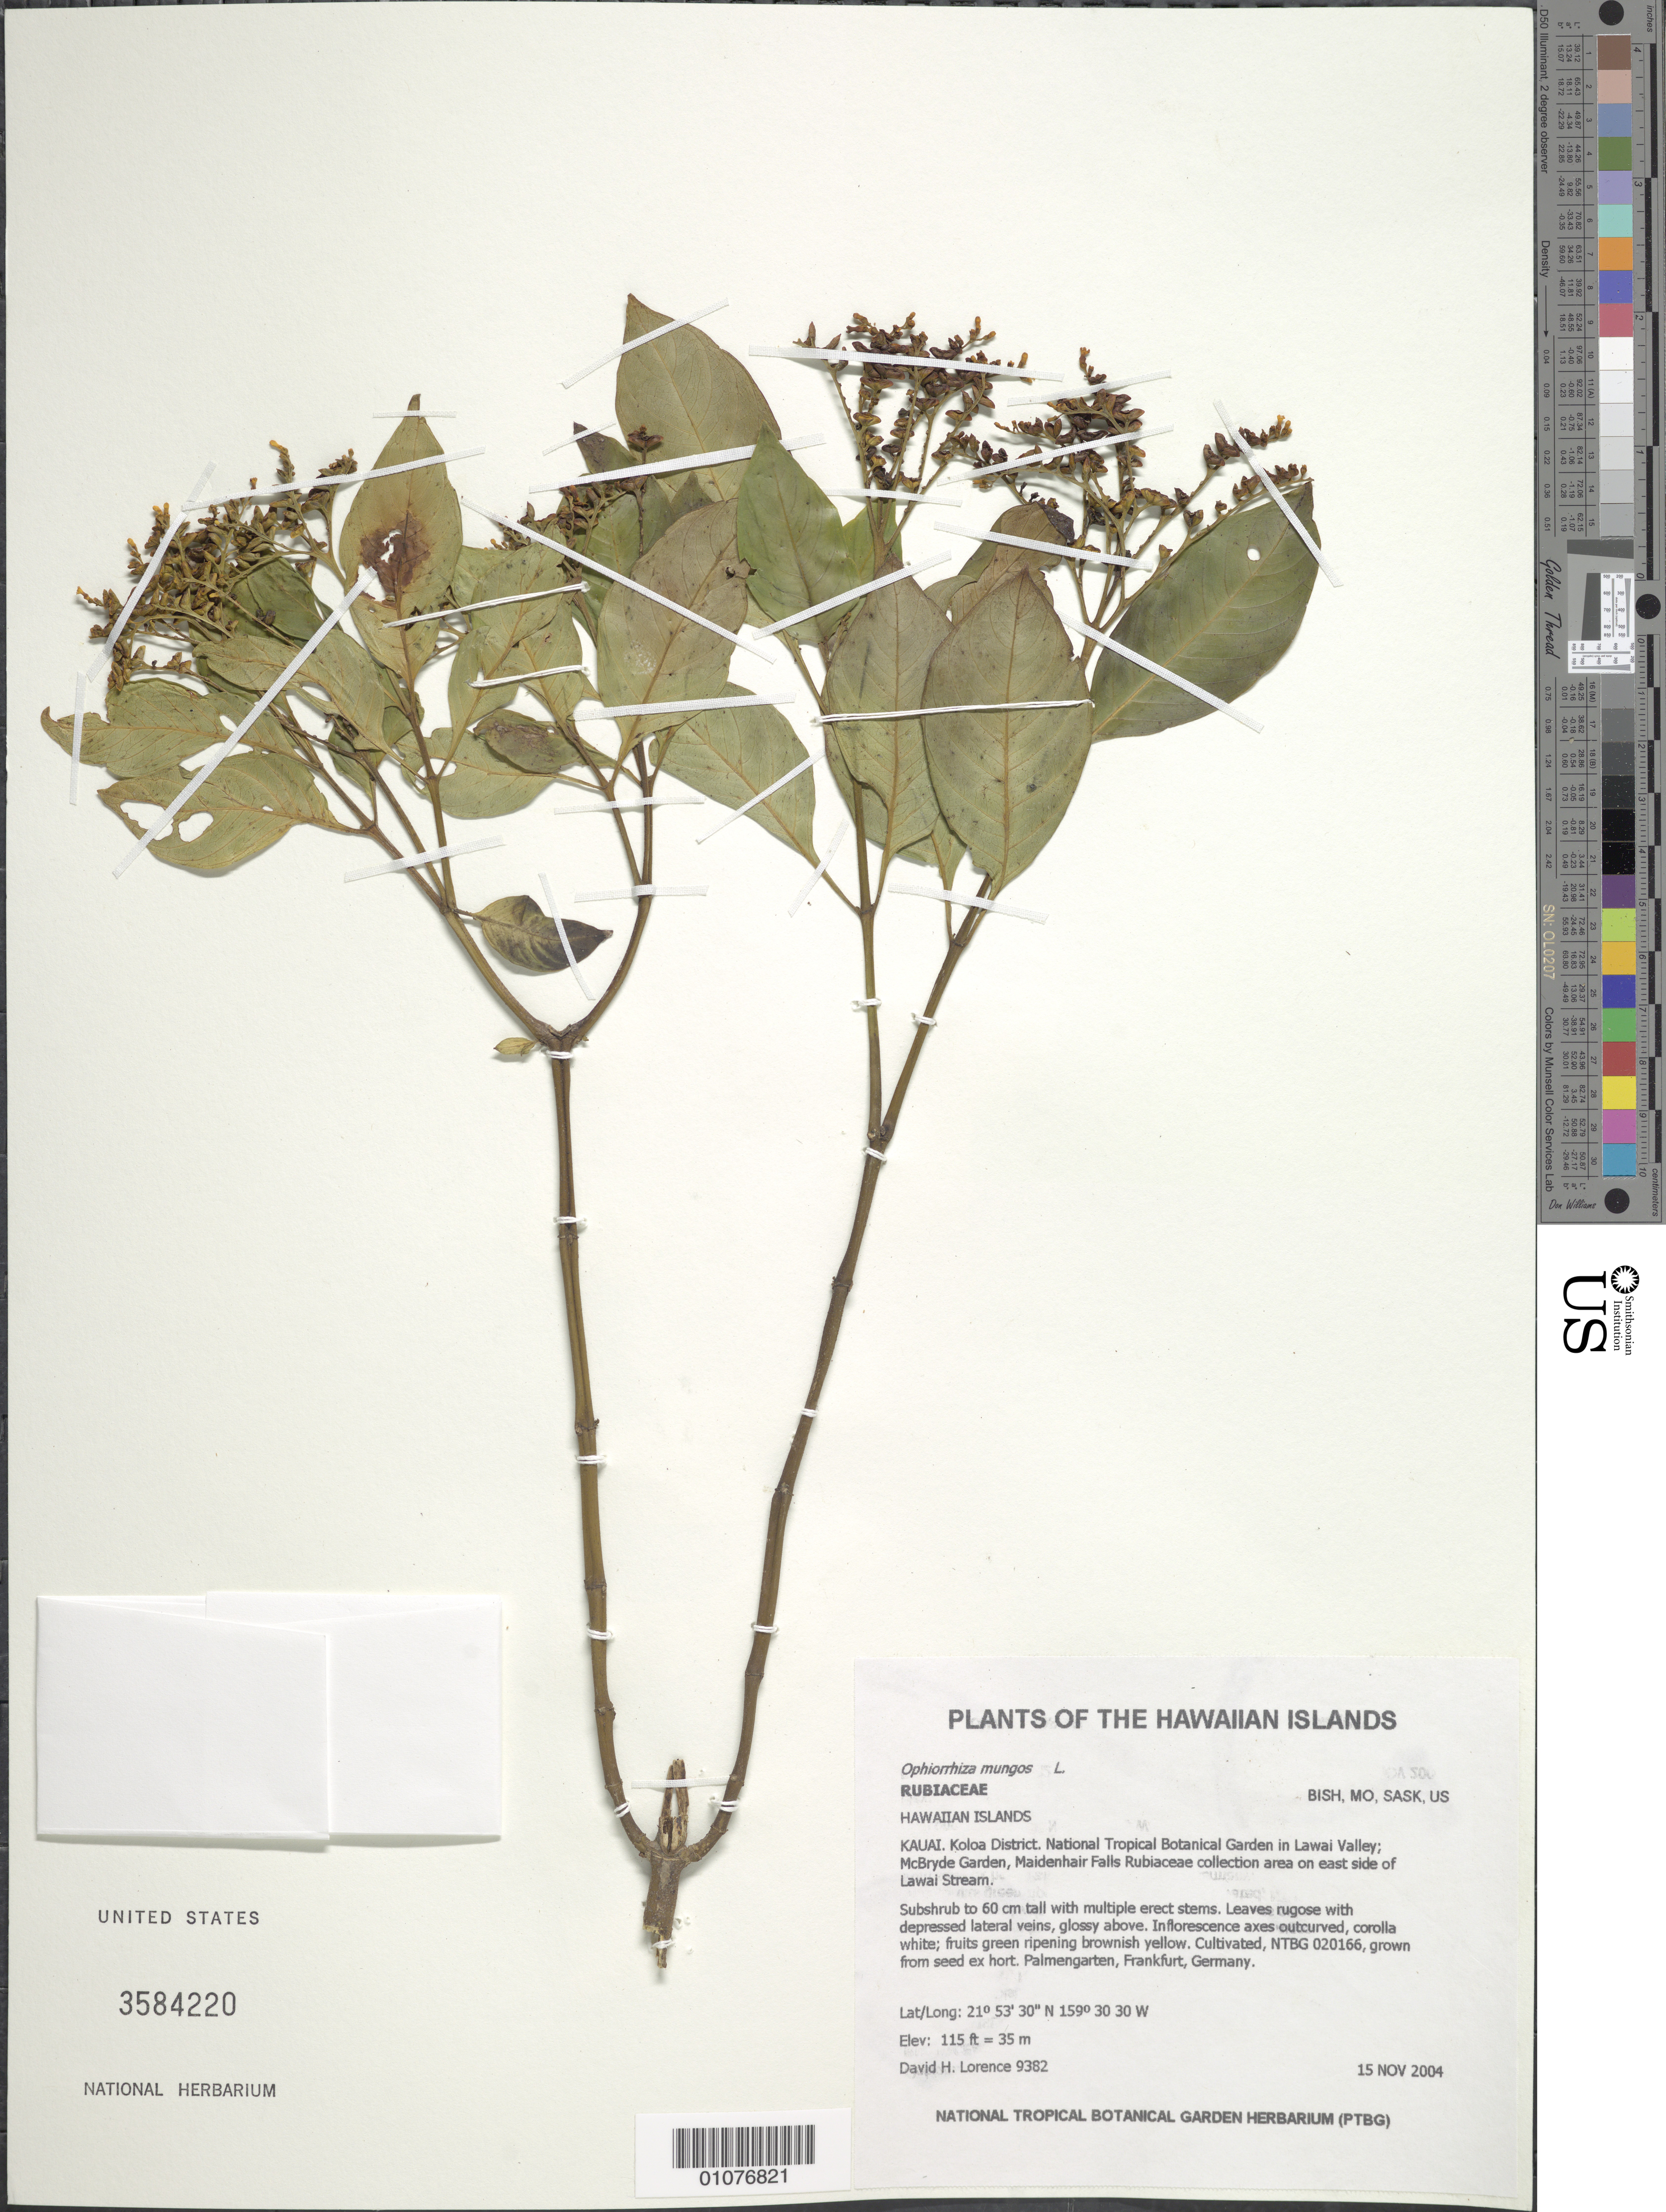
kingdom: Plantae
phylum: Tracheophyta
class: Magnoliopsida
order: Gentianales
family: Rubiaceae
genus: Ophiorrhiza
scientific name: Ophiorrhiza mungos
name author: L.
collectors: D. Lorence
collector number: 9382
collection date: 2004-11-15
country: United States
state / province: Hawaii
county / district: Kauai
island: Kaua'i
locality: Koloa District, National Tropical Botanical Garden in Lawai Valley; McBryde Garden, Maidenhair Falls Rubiaceae collection area on E side of Lawai Stream.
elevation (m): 35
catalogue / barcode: US 3584220